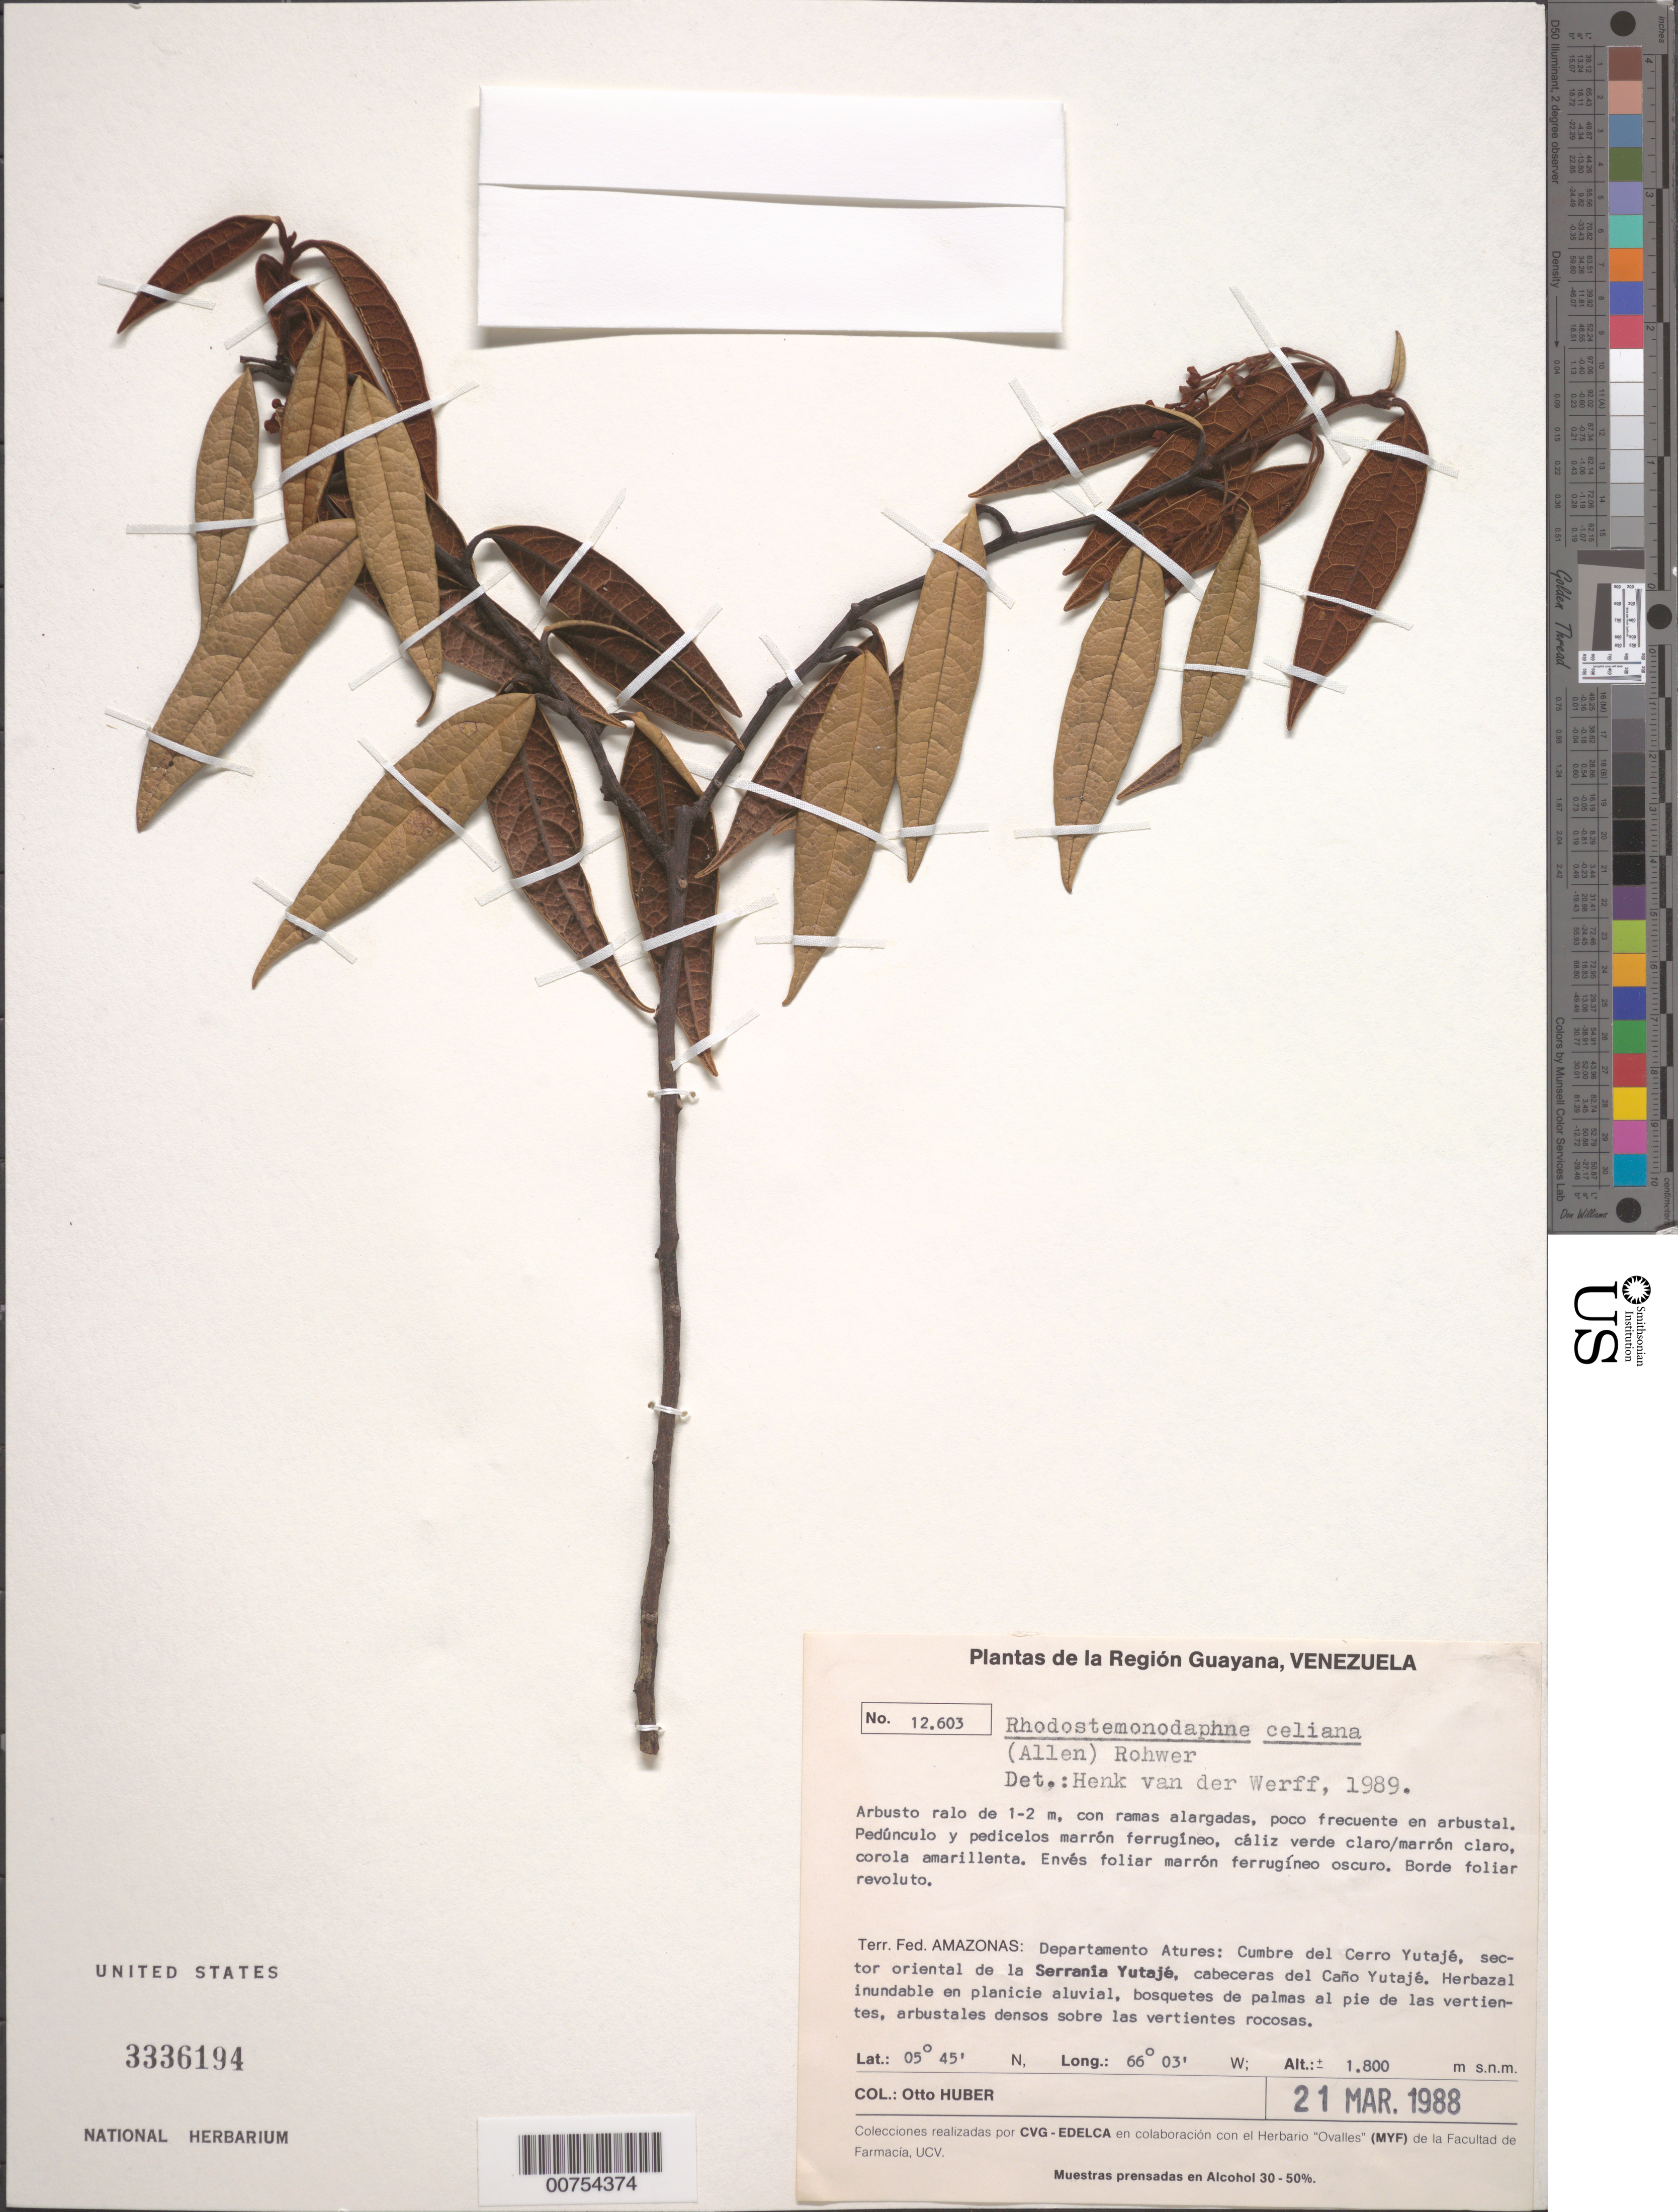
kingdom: Plantae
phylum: Tracheophyta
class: Magnoliopsida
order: Laurales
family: Lauraceae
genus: Rhodostemonodaphne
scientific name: Rhodostemonodaphne celiana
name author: (C.K. Allen) Rohwer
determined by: van der Werff, H., (MO), Missouri Botanical Garden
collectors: O. Huber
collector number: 12603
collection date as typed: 21-Mar-88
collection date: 1988-03-21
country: Venezuela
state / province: Amazonas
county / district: Atures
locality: Cerro Yutajé, cumbre, sector oriental de la Serrania Yutajé, cabeceras del Caño Yutajé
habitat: Arbustales sobre rocas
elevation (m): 1800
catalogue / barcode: US 3336194